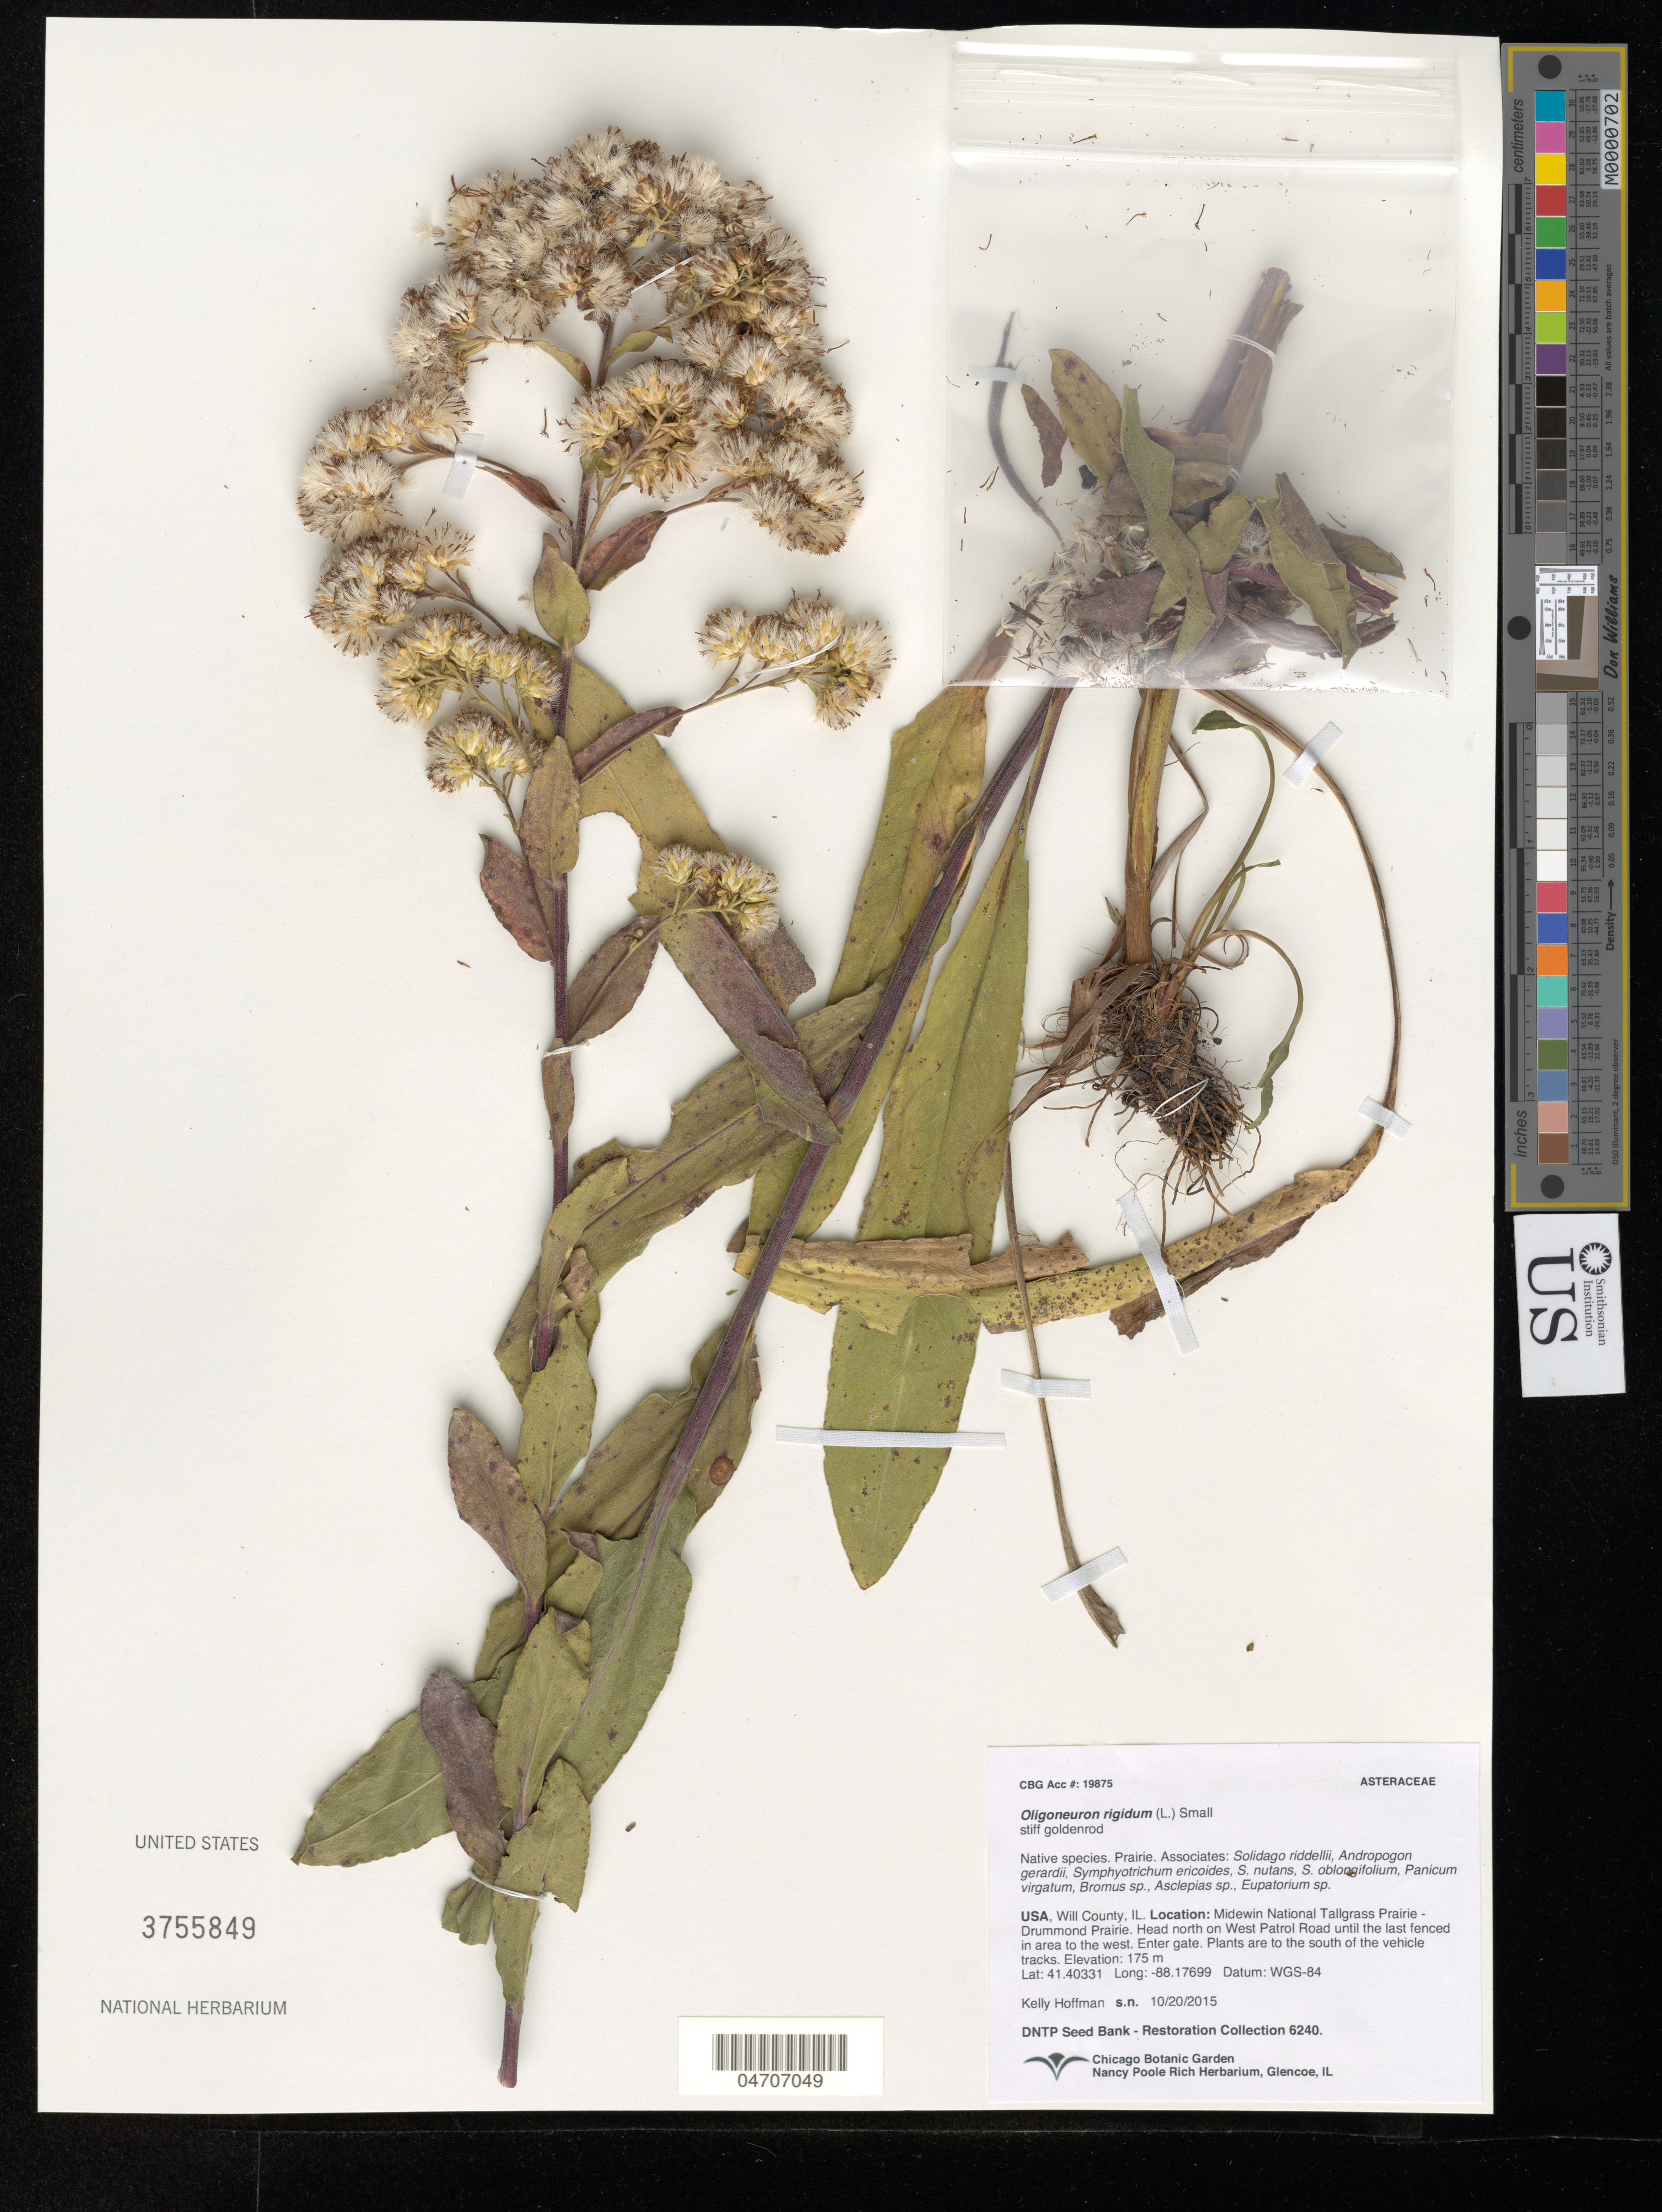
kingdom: Plantae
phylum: Tracheophyta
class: Magnoliopsida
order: Asterales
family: Asteraceae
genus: Oligoneuron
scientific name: Oligoneuron rigidum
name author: (L.) Small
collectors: K. Hoffman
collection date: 2015-10-20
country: United States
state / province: Illinois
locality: Will County. Midewin National Tallgrass Prairie - Drummond Prairie. Head north on West Patrol Road until the last fenced in area to the west. Enter gate. Plants are to the south of the vehicle tracks.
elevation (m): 175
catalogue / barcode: US 3755849